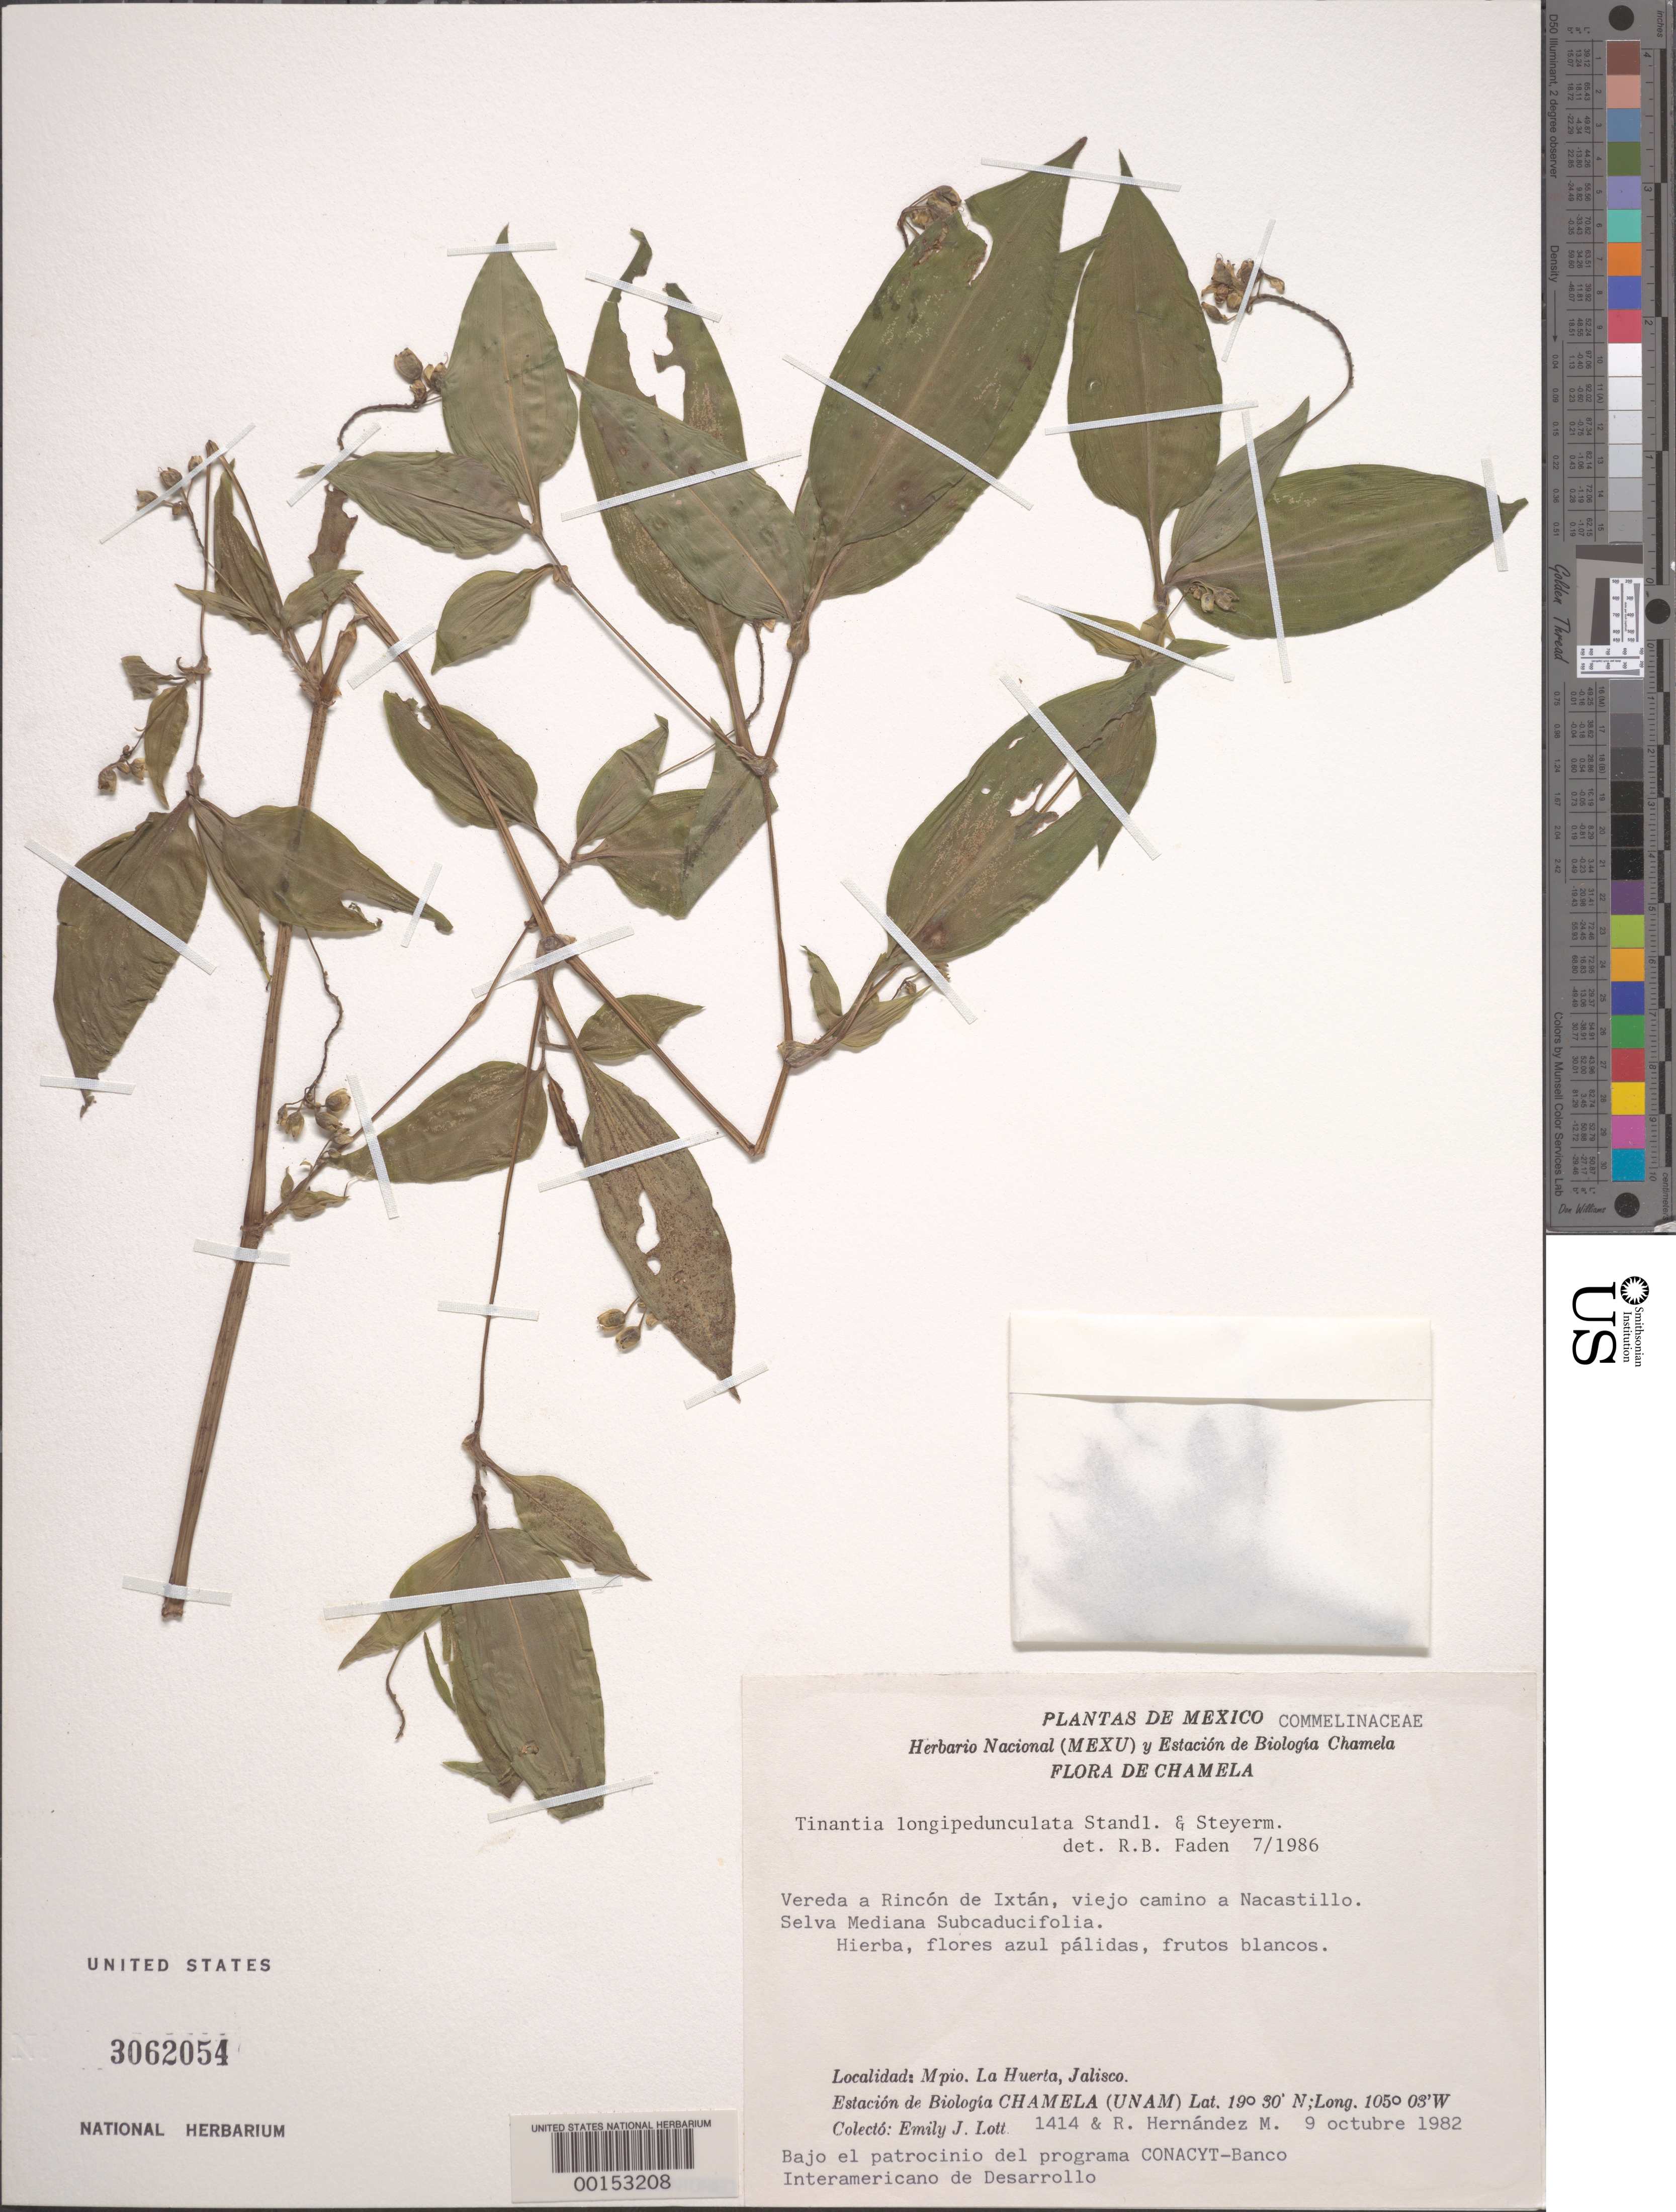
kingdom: Plantae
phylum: Tracheophyta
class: Liliopsida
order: Commelinales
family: Commelinaceae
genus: Tinantia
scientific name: Tinantia longipedunculata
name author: Standl. & Steyerm.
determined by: Faden, Robert B., (US), Smithsonian Institution - National Museum of Natural History (UNITED STATES)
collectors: E. Lott & M. Hernandez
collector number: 1414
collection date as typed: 09 Oct 1982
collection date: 1982-10-09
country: Mexico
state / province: Jalisco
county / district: Huerta, La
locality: Rincon de Ixtan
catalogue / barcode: US 3062054